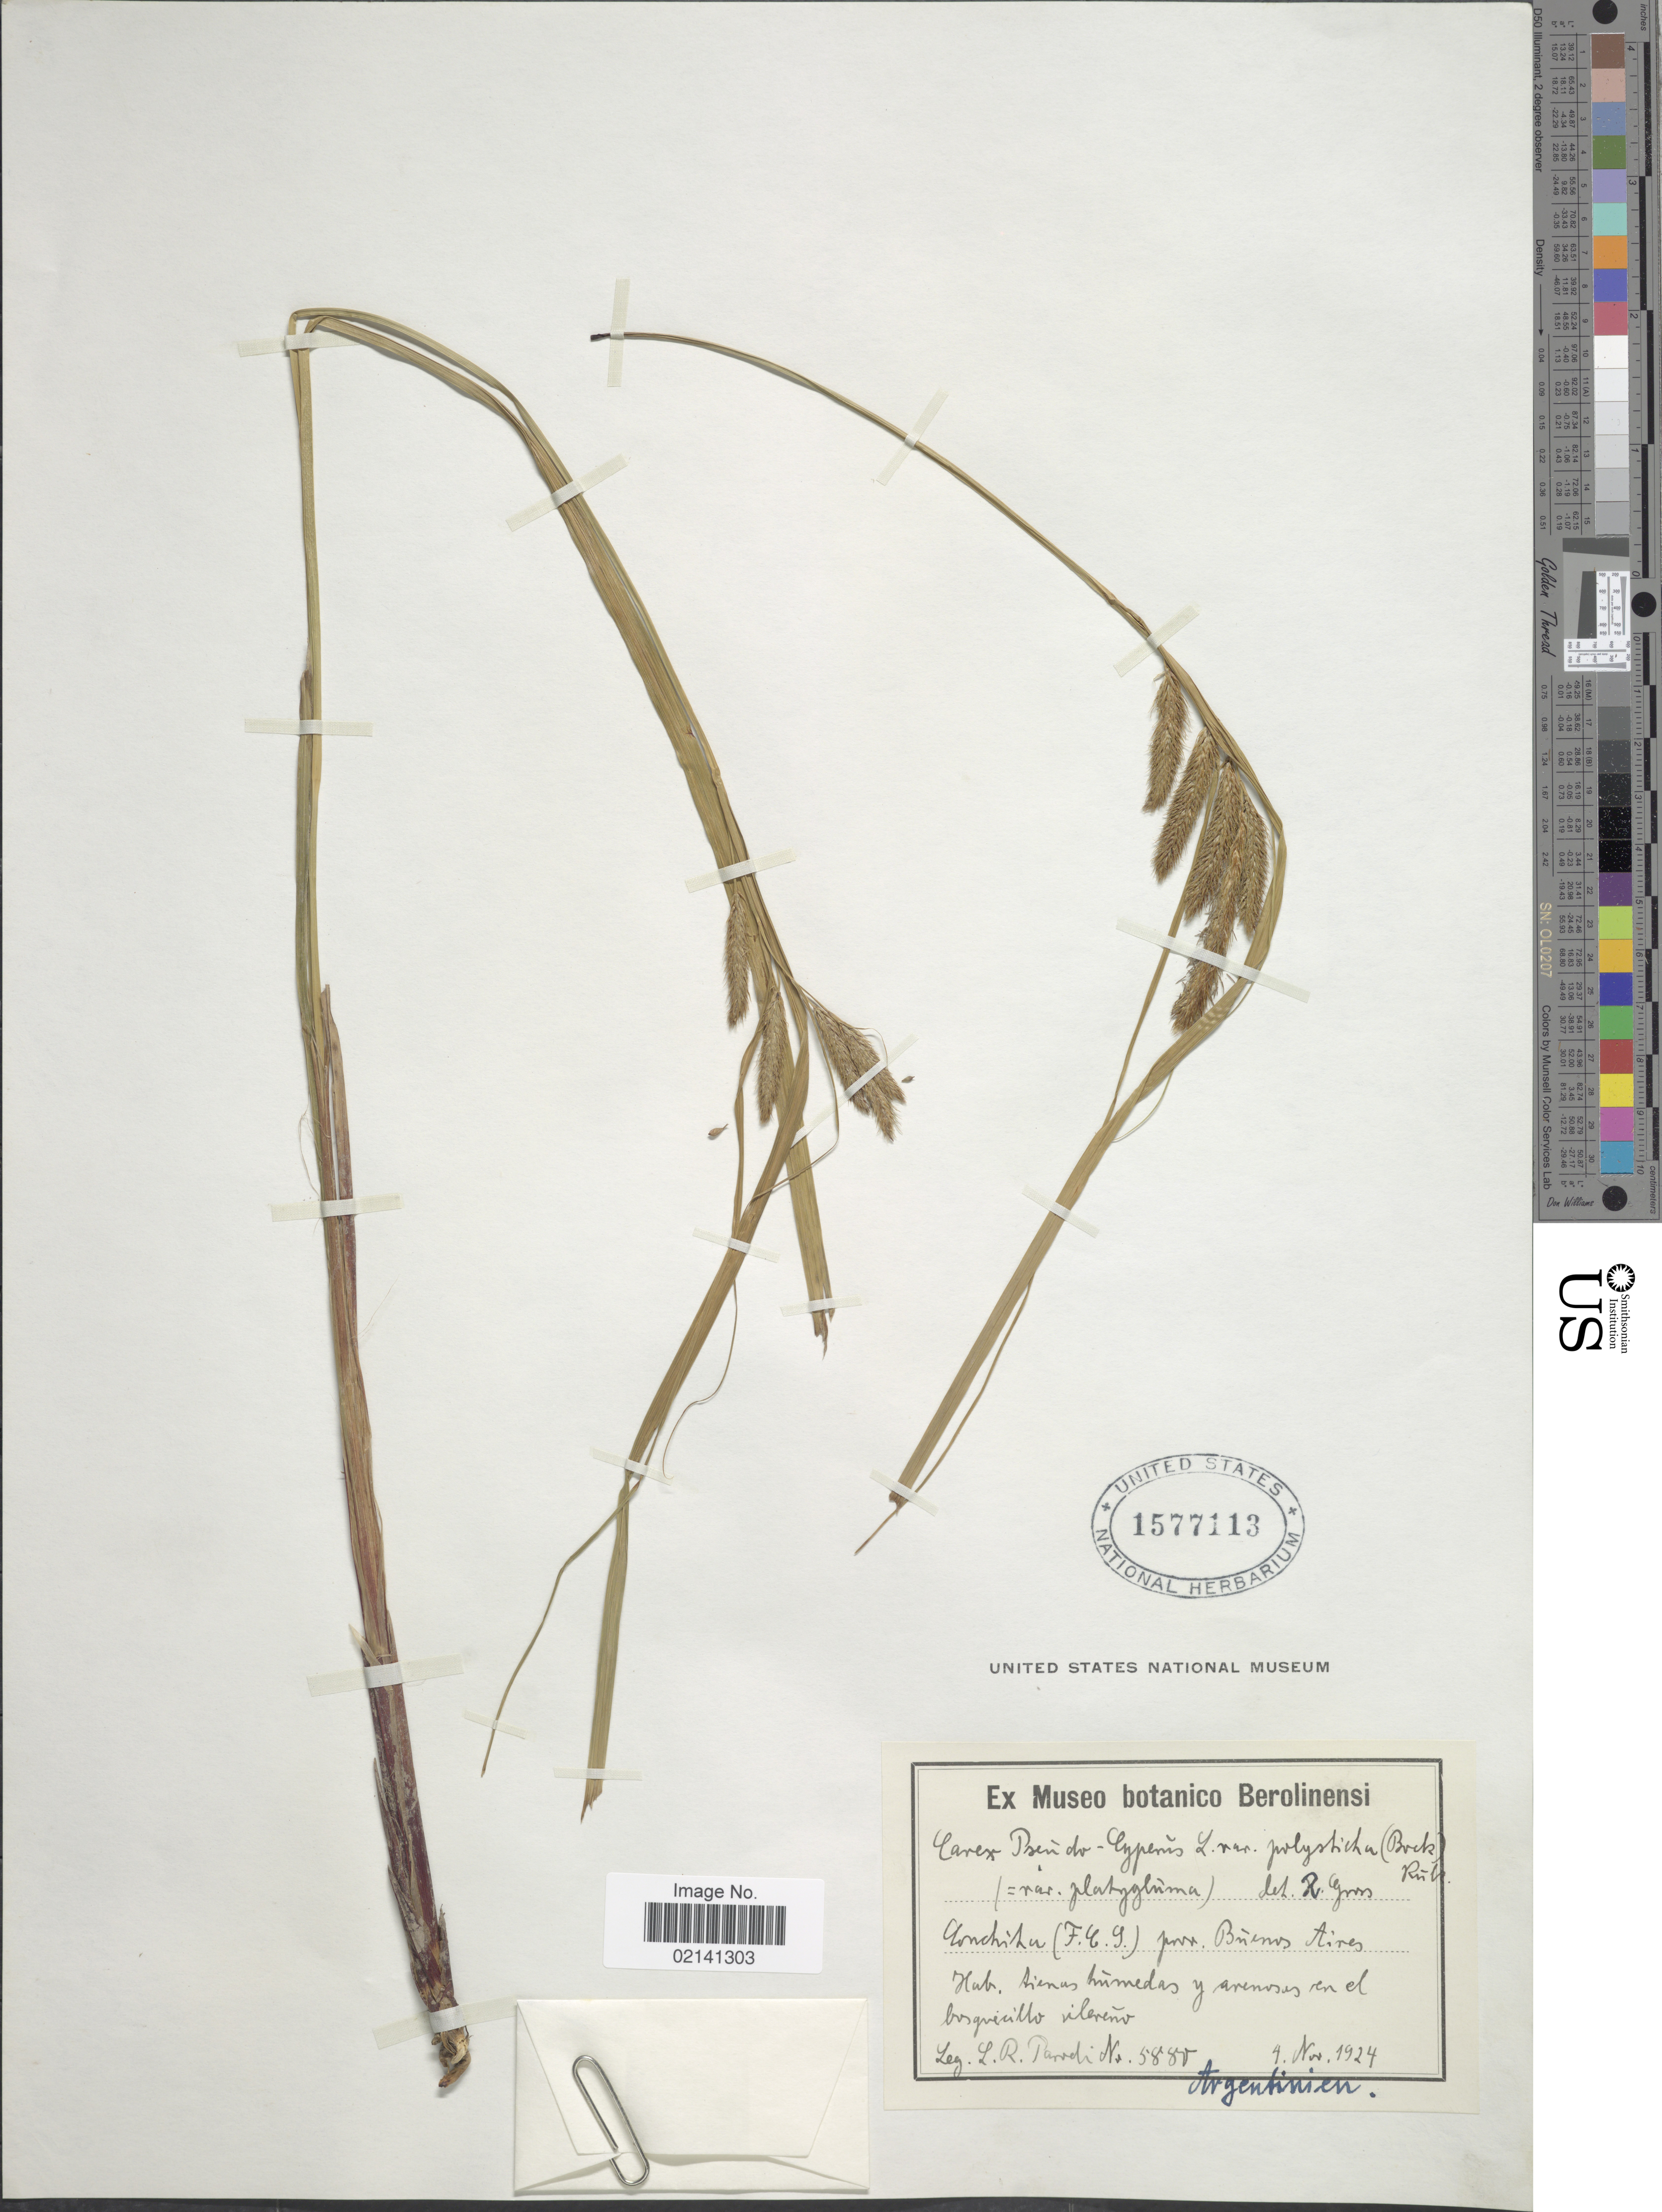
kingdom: Plantae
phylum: Tracheophyta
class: Liliopsida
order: Poales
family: Cyperaceae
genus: Carex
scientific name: Carex polysticha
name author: Boeckeler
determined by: Jimnéz-Mejias, Pedro, (UPOS), Universidad Pablo de Olavide (SPAIN)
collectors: L. R. Parodi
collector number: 5880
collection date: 1924-11-04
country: Argentina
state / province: Buenos Aires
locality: Yonchilu (F. E. G.), tienes humedas arenosas en el bosquecillo vilereno, Argentien. [interpreted]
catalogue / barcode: US 1577113